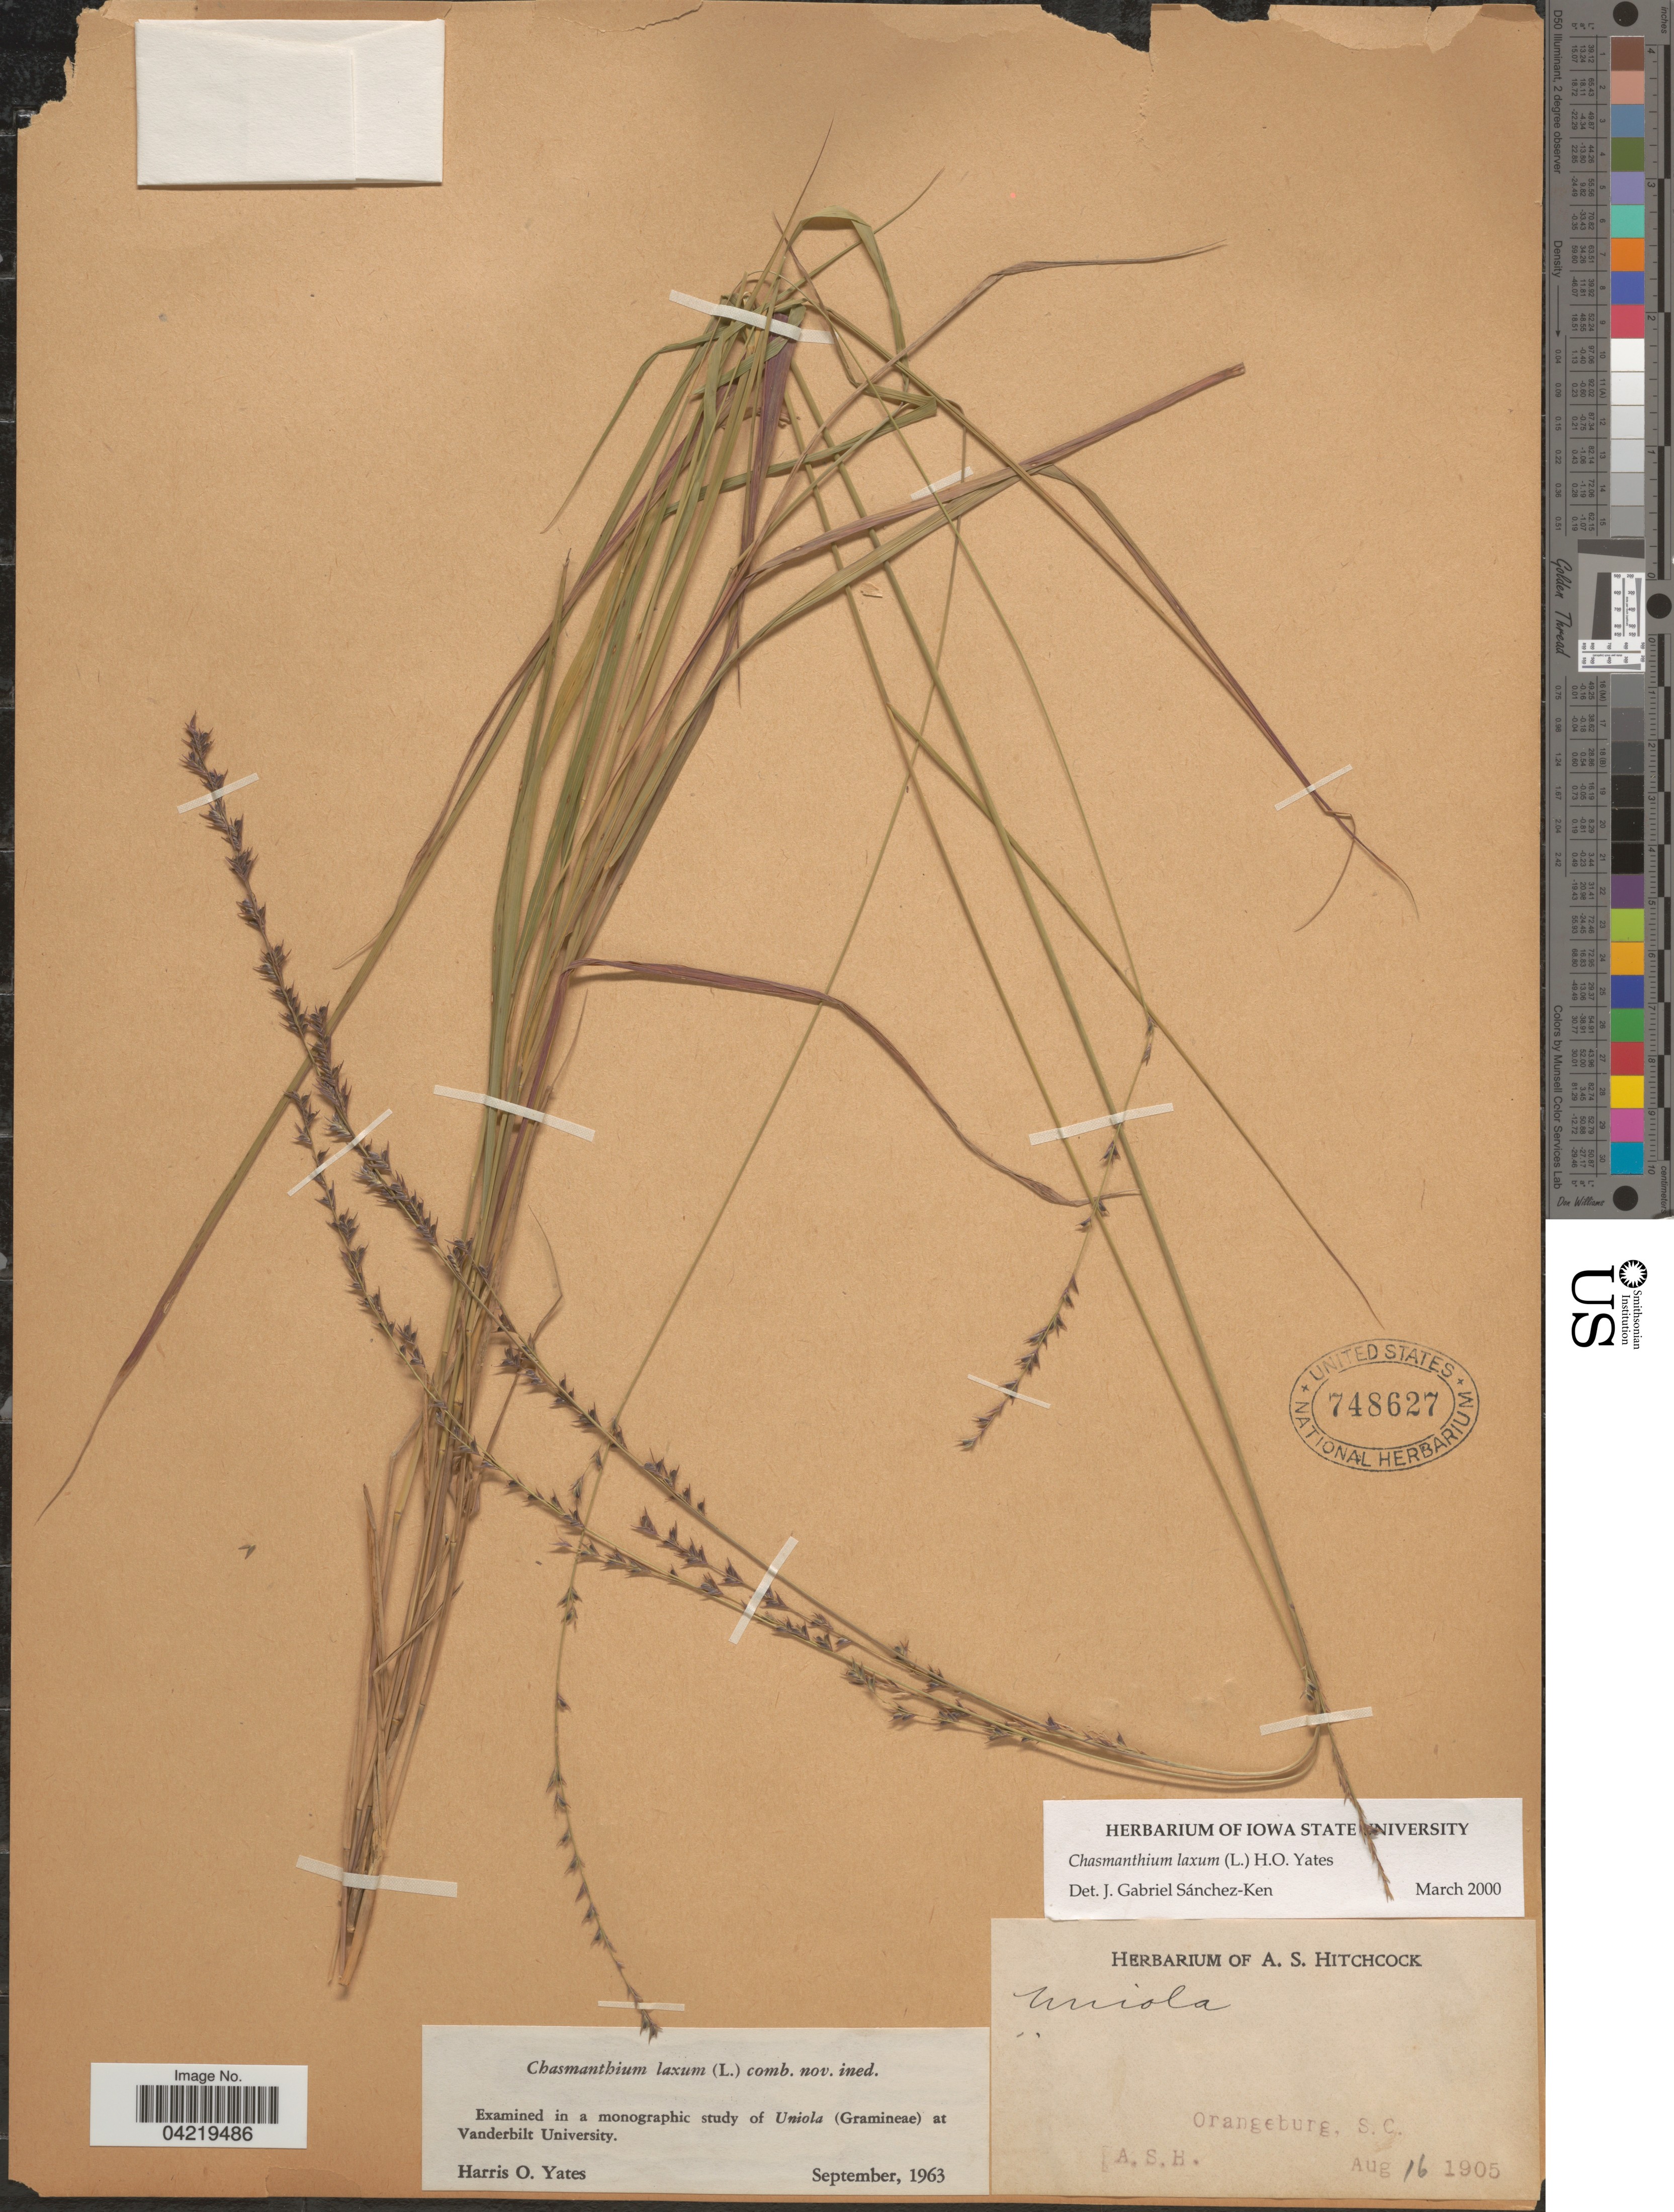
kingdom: Plantae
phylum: Tracheophyta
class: Liliopsida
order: Poales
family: Poaceae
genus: Chasmanthium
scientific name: Chasmanthium laxum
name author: (L.) H.O. Yates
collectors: A. S. Hitchcock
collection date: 1905-08-16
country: United States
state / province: South Carolina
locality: Orangeburg.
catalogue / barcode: US 748627